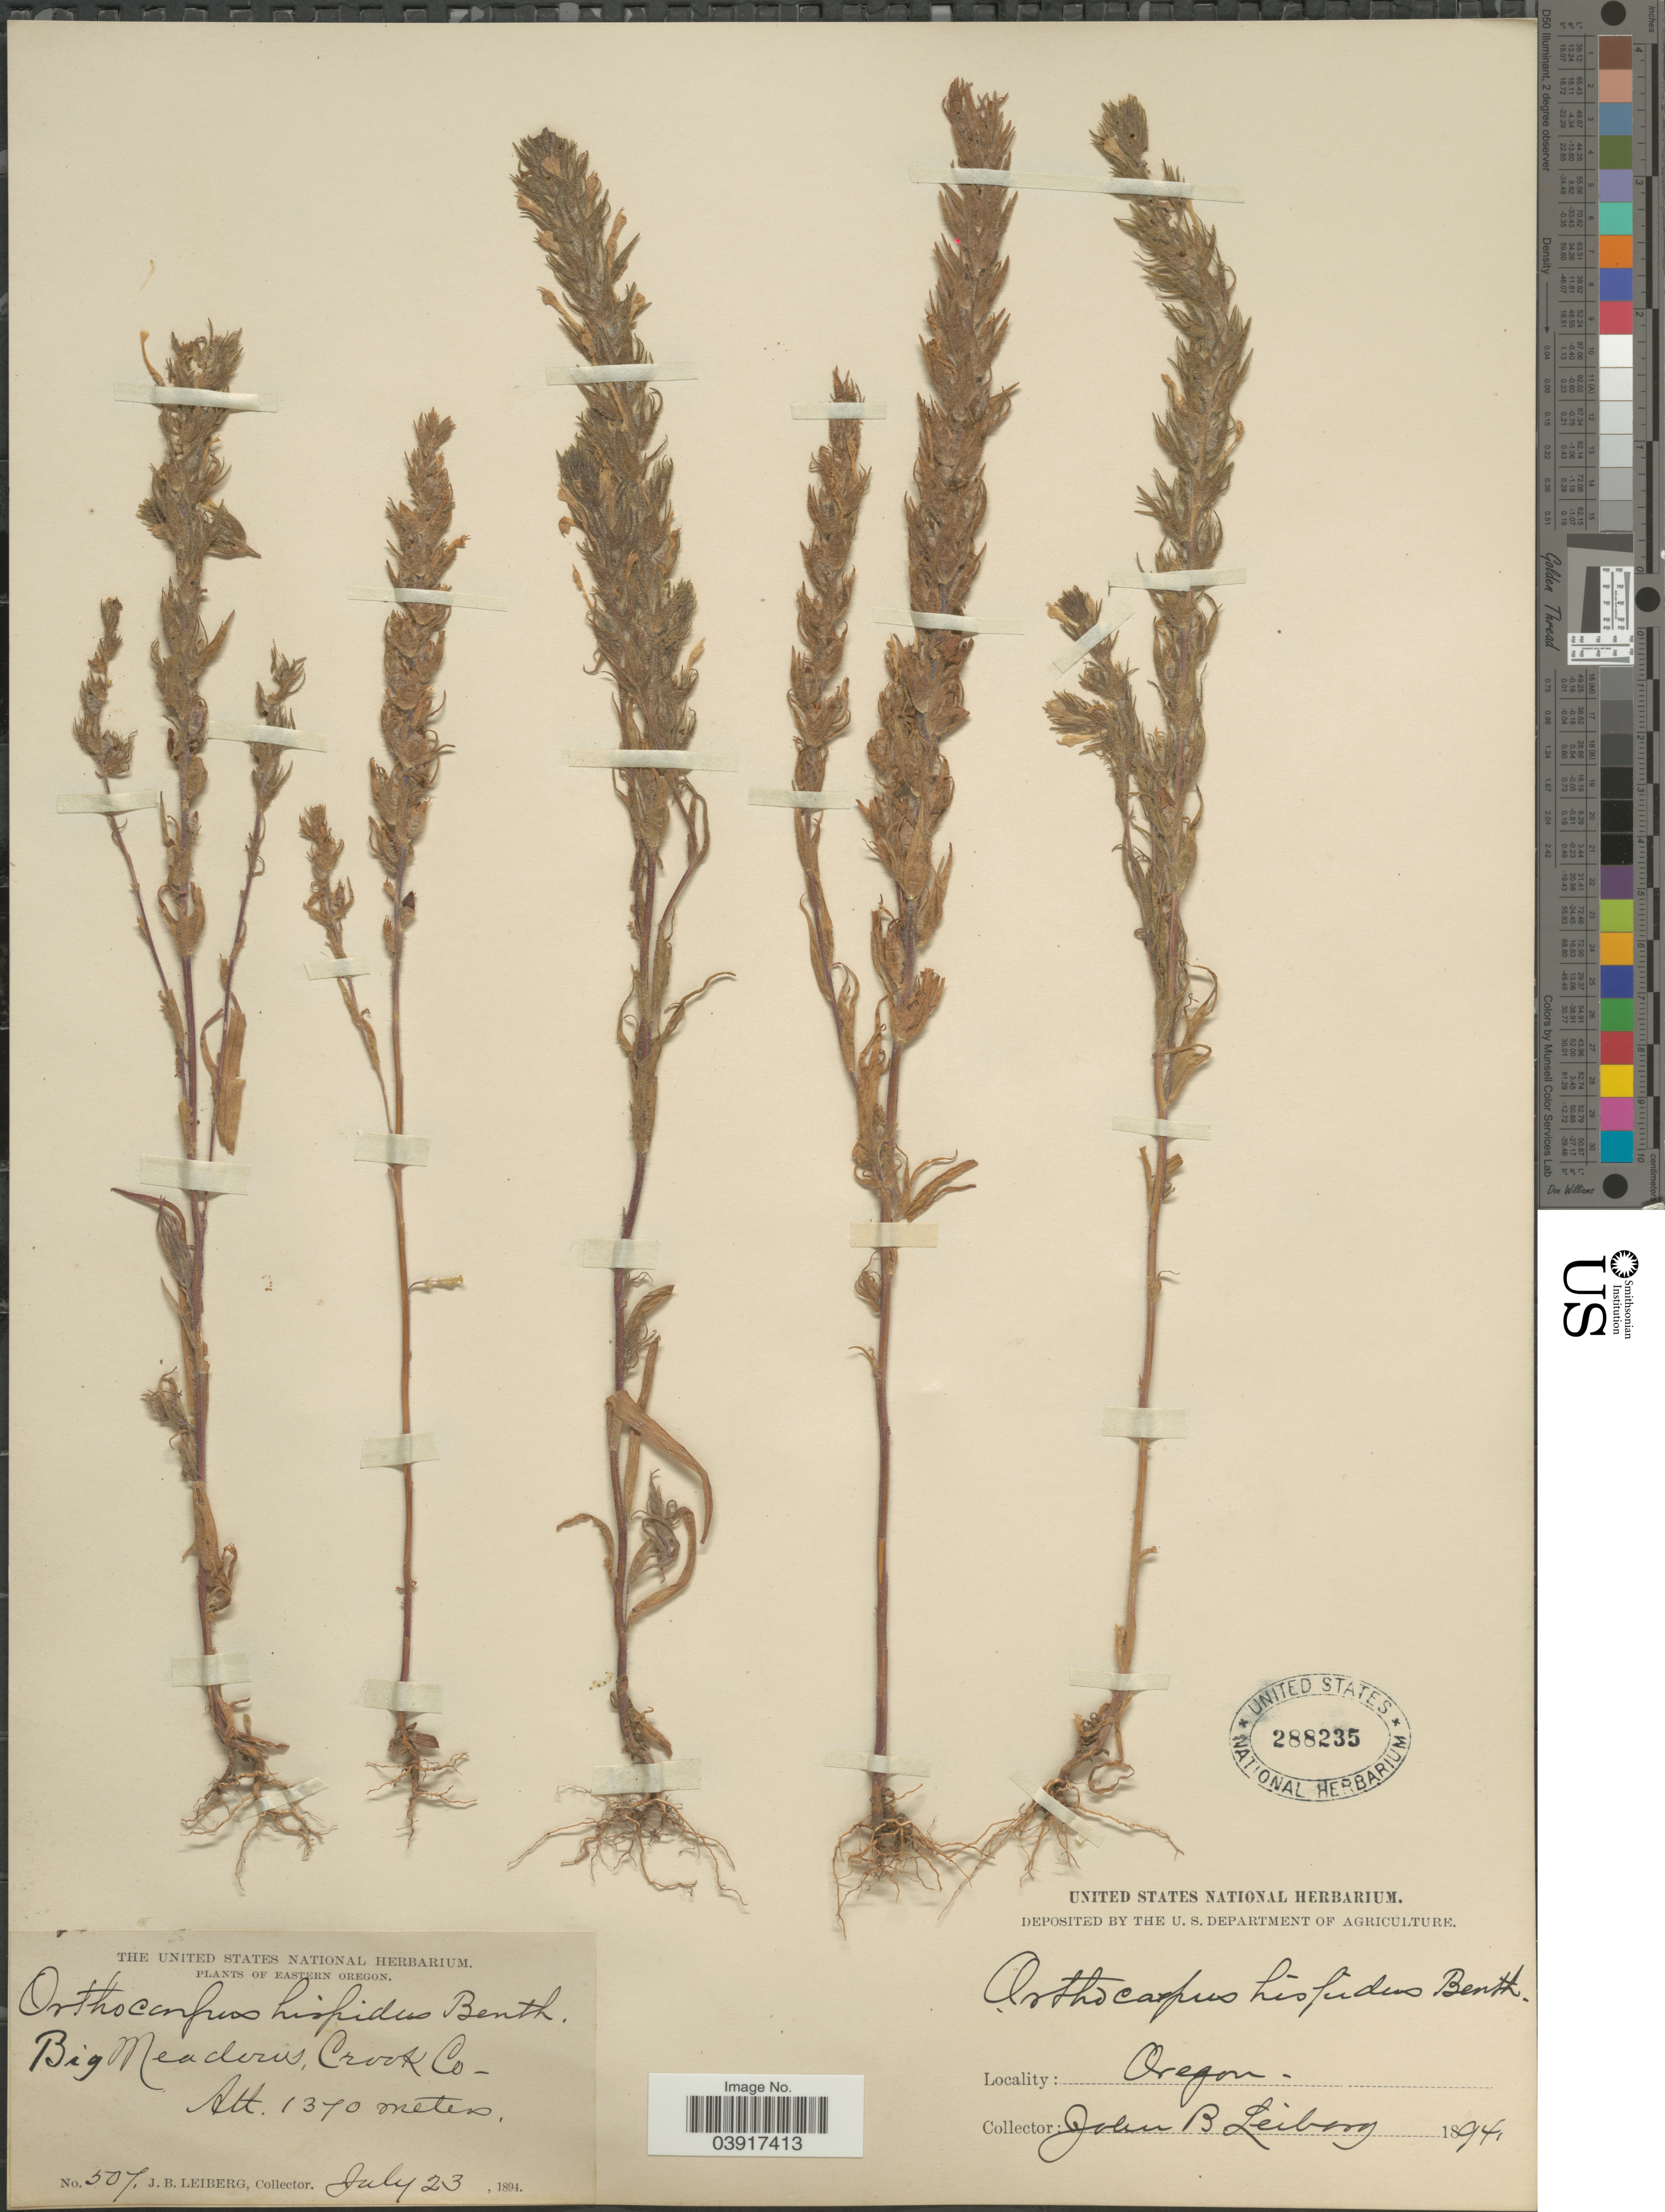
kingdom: Plantae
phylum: Tracheophyta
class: Magnoliopsida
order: Lamiales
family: Orobanchaceae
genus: Orthocarpus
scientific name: Orthocarpus hispidus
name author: Benth.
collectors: J. B. Leiberg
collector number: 507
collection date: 1894-07-23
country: United States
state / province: Oregon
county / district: Crook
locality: Eastern Oregon. Big Meadows, Crook Co.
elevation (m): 1370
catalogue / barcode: US 288235